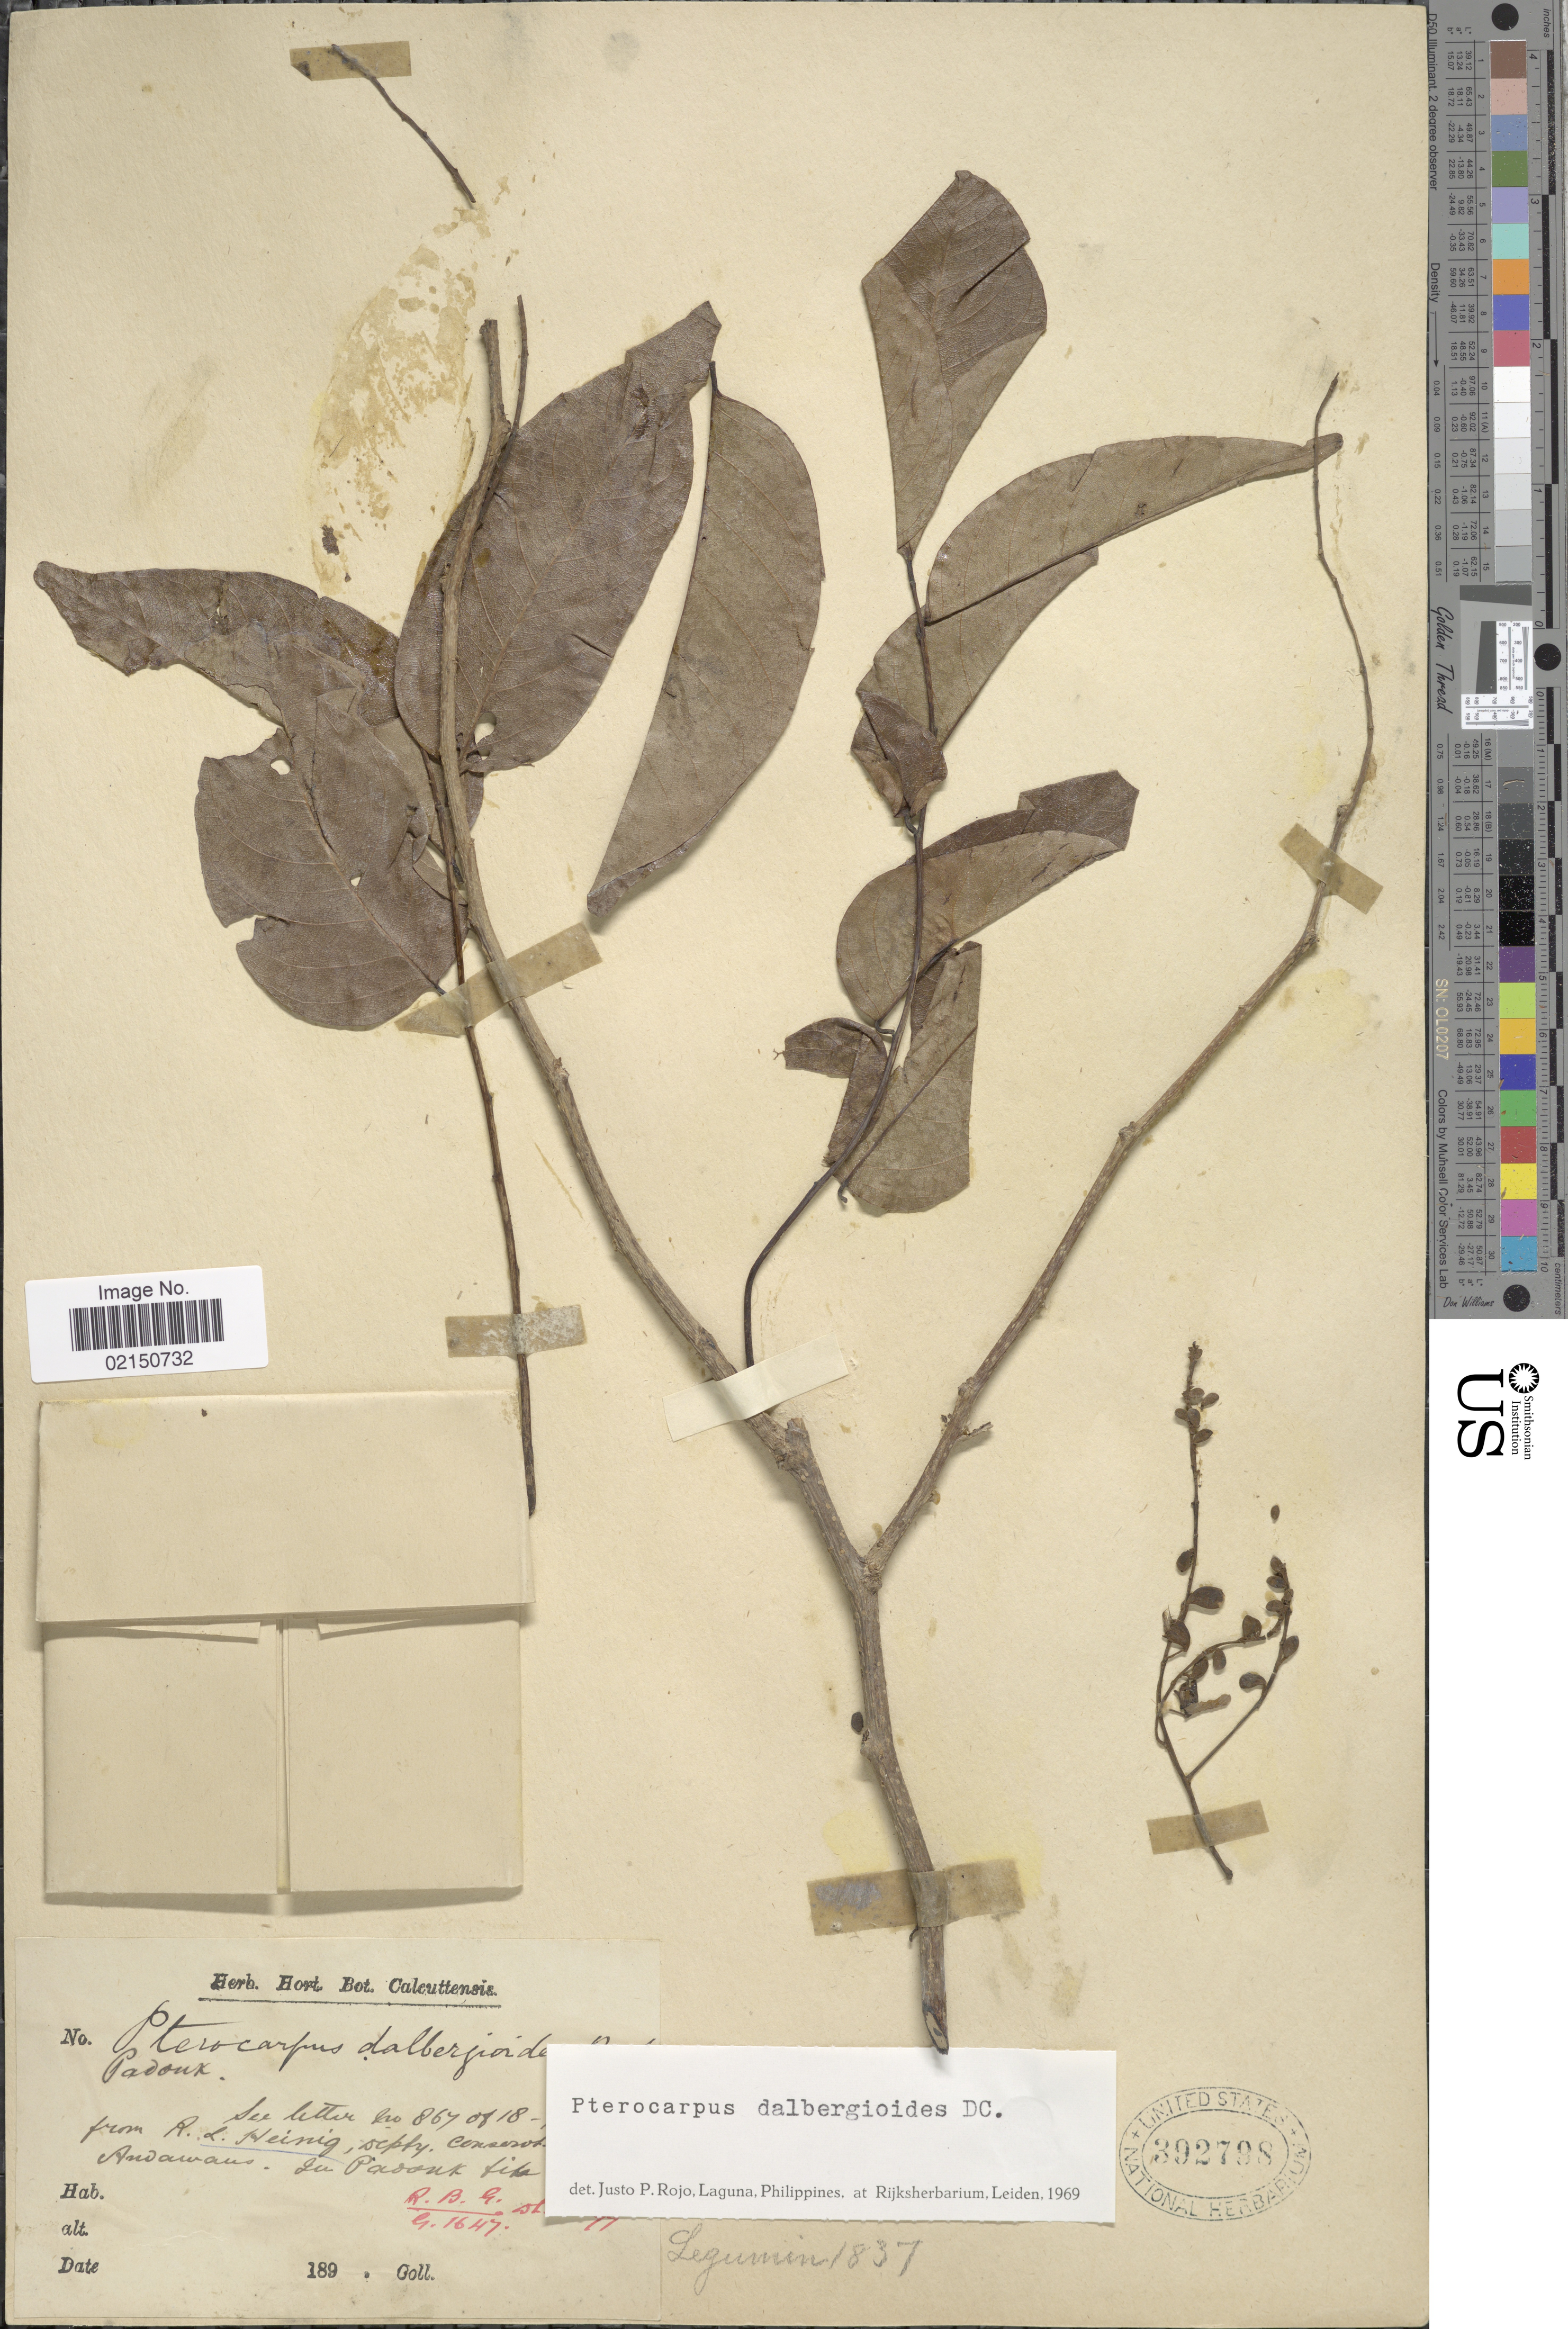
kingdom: Plantae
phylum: Tracheophyta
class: Magnoliopsida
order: Fabales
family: Fabaceae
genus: Pterocarpus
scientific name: Pterocarpus dalbergioides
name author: Roxb. ex DC.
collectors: ex Herb. Hort. Bot. Calcuttensis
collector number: s.n.?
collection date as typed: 189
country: India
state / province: Andaman and Nicobar Islands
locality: Andamans. In Padonk fika[interpreted] [illegible text]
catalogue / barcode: US 392798